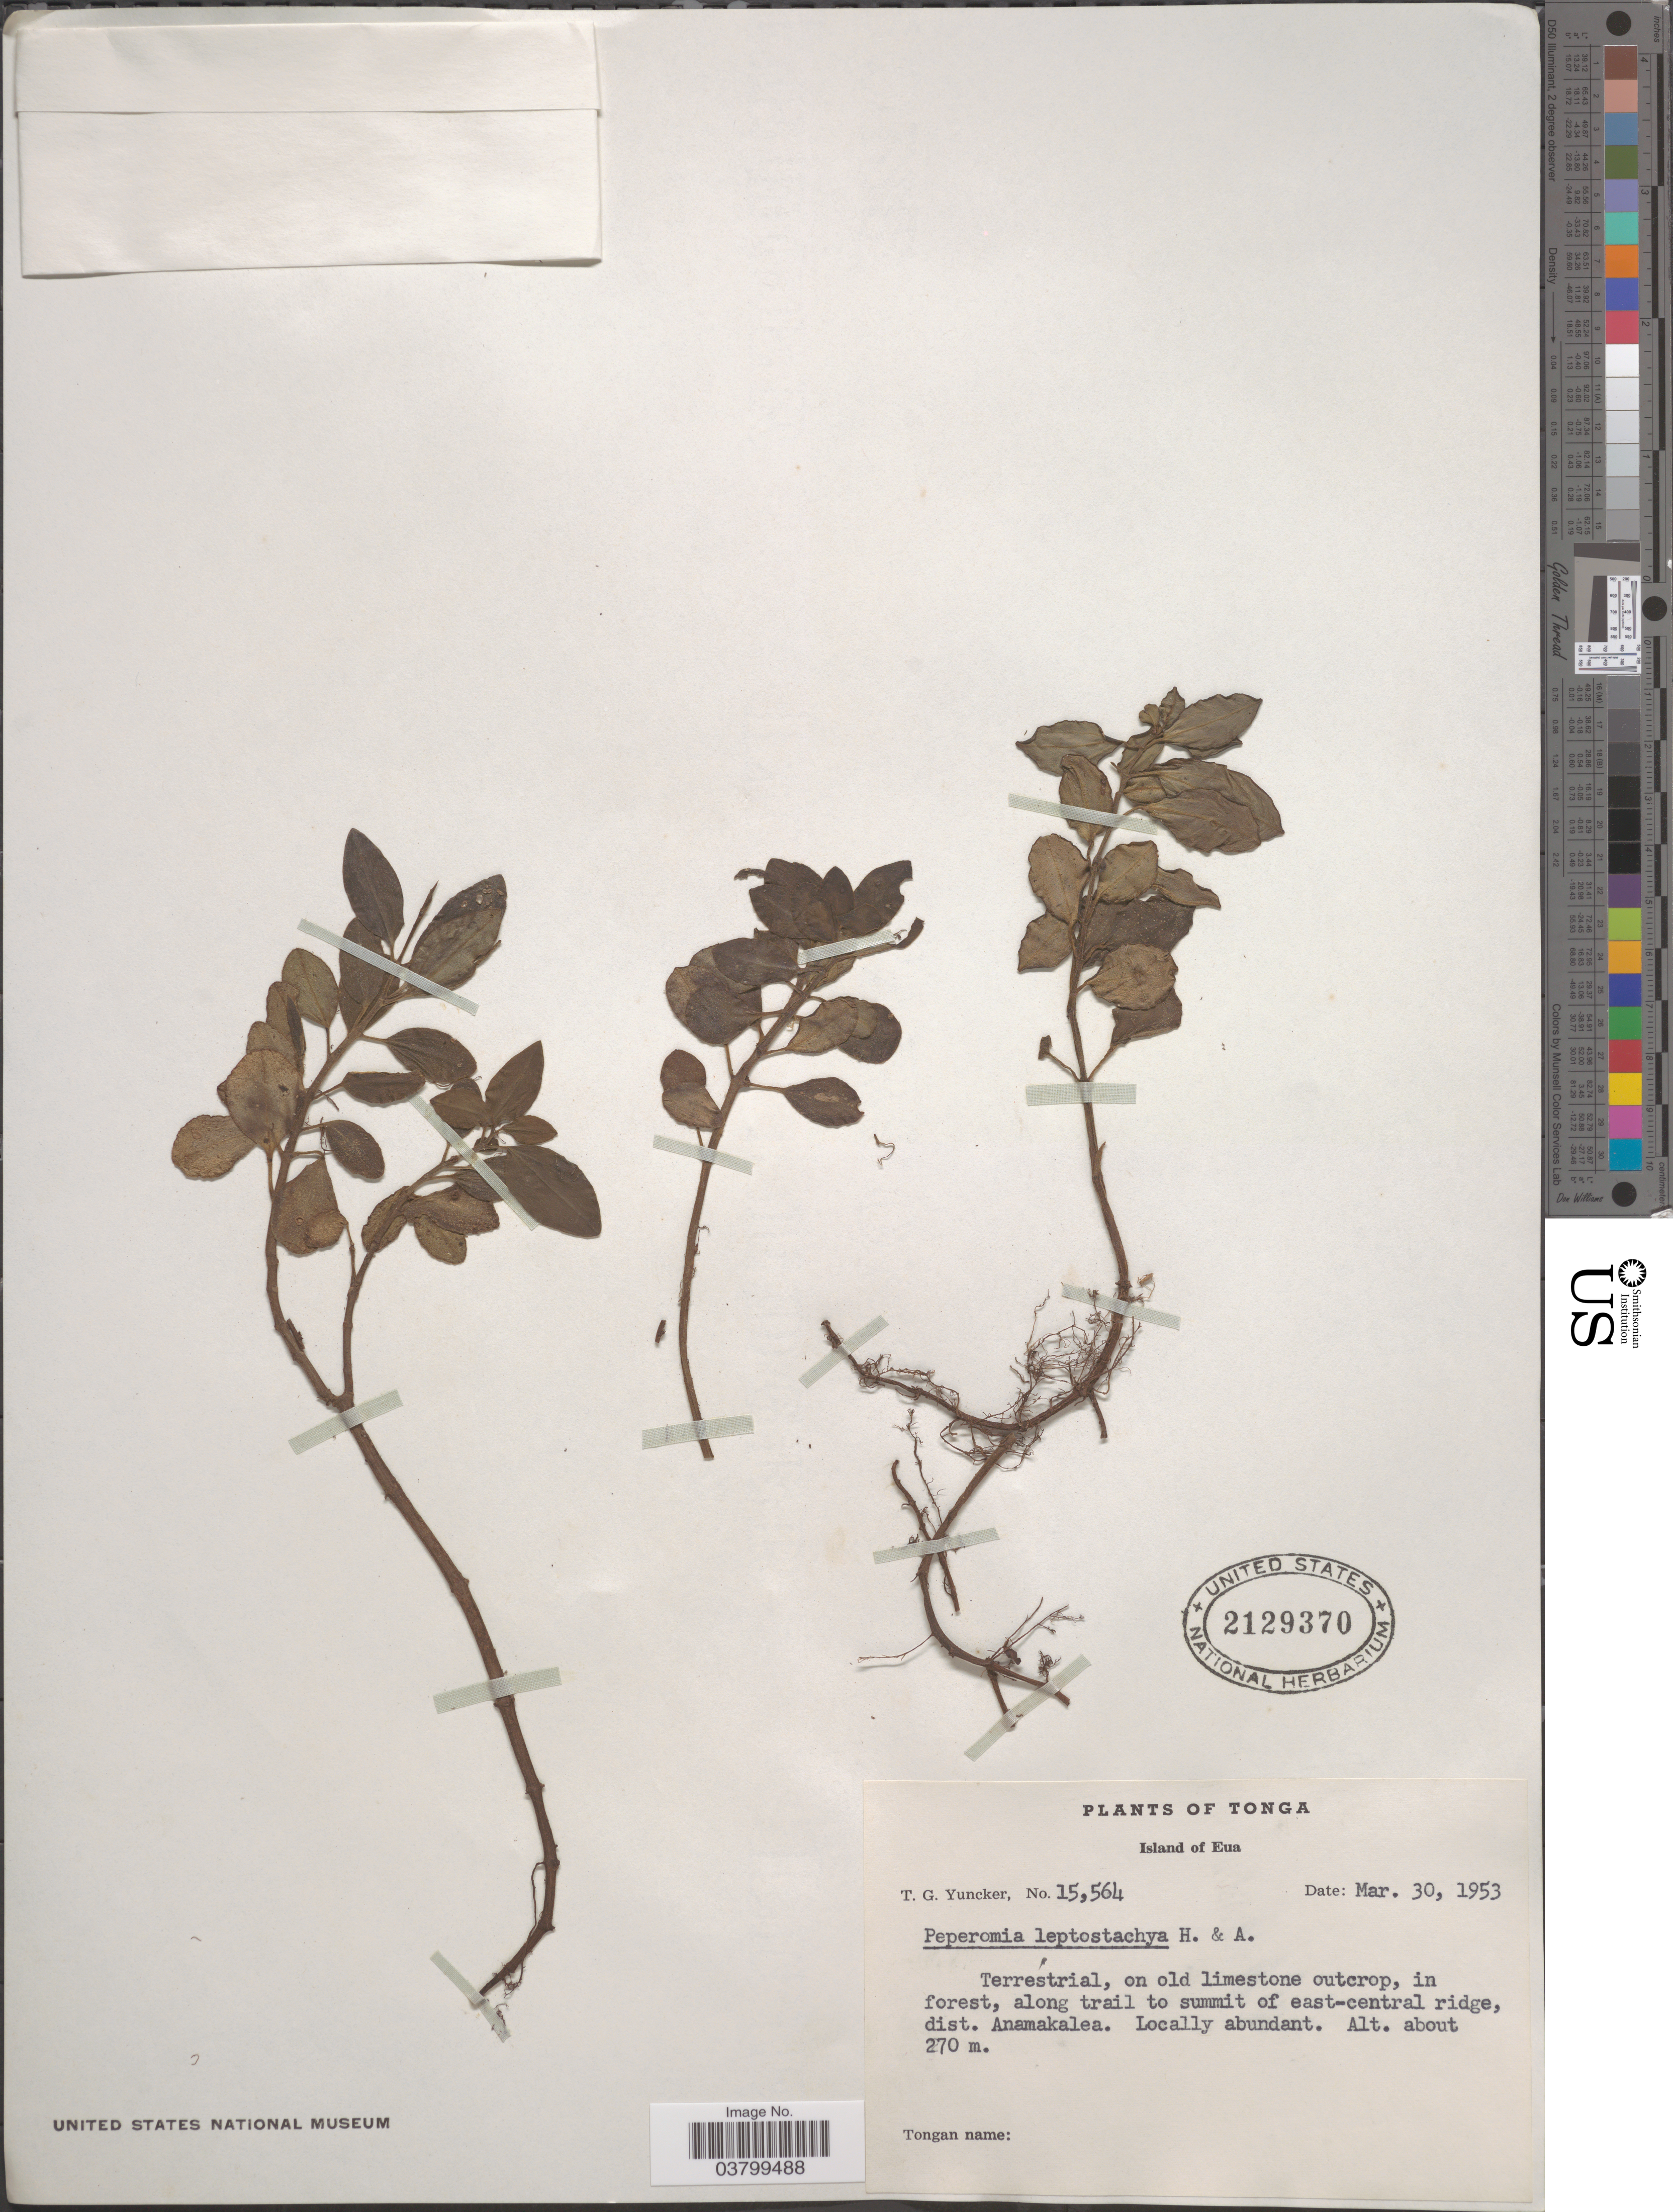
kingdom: Plantae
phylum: Tracheophyta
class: Magnoliopsida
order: Piperales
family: Piperaceae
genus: Peperomia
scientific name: Peperomia leptostachya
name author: Hook. & Arn.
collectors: T. G. Yuncker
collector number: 15564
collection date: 1953-03-30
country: Tonga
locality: Island of Eua. In forest, along trail to summit of east-central ridge, dist. Anamakalea.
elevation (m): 270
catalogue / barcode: US 2129370